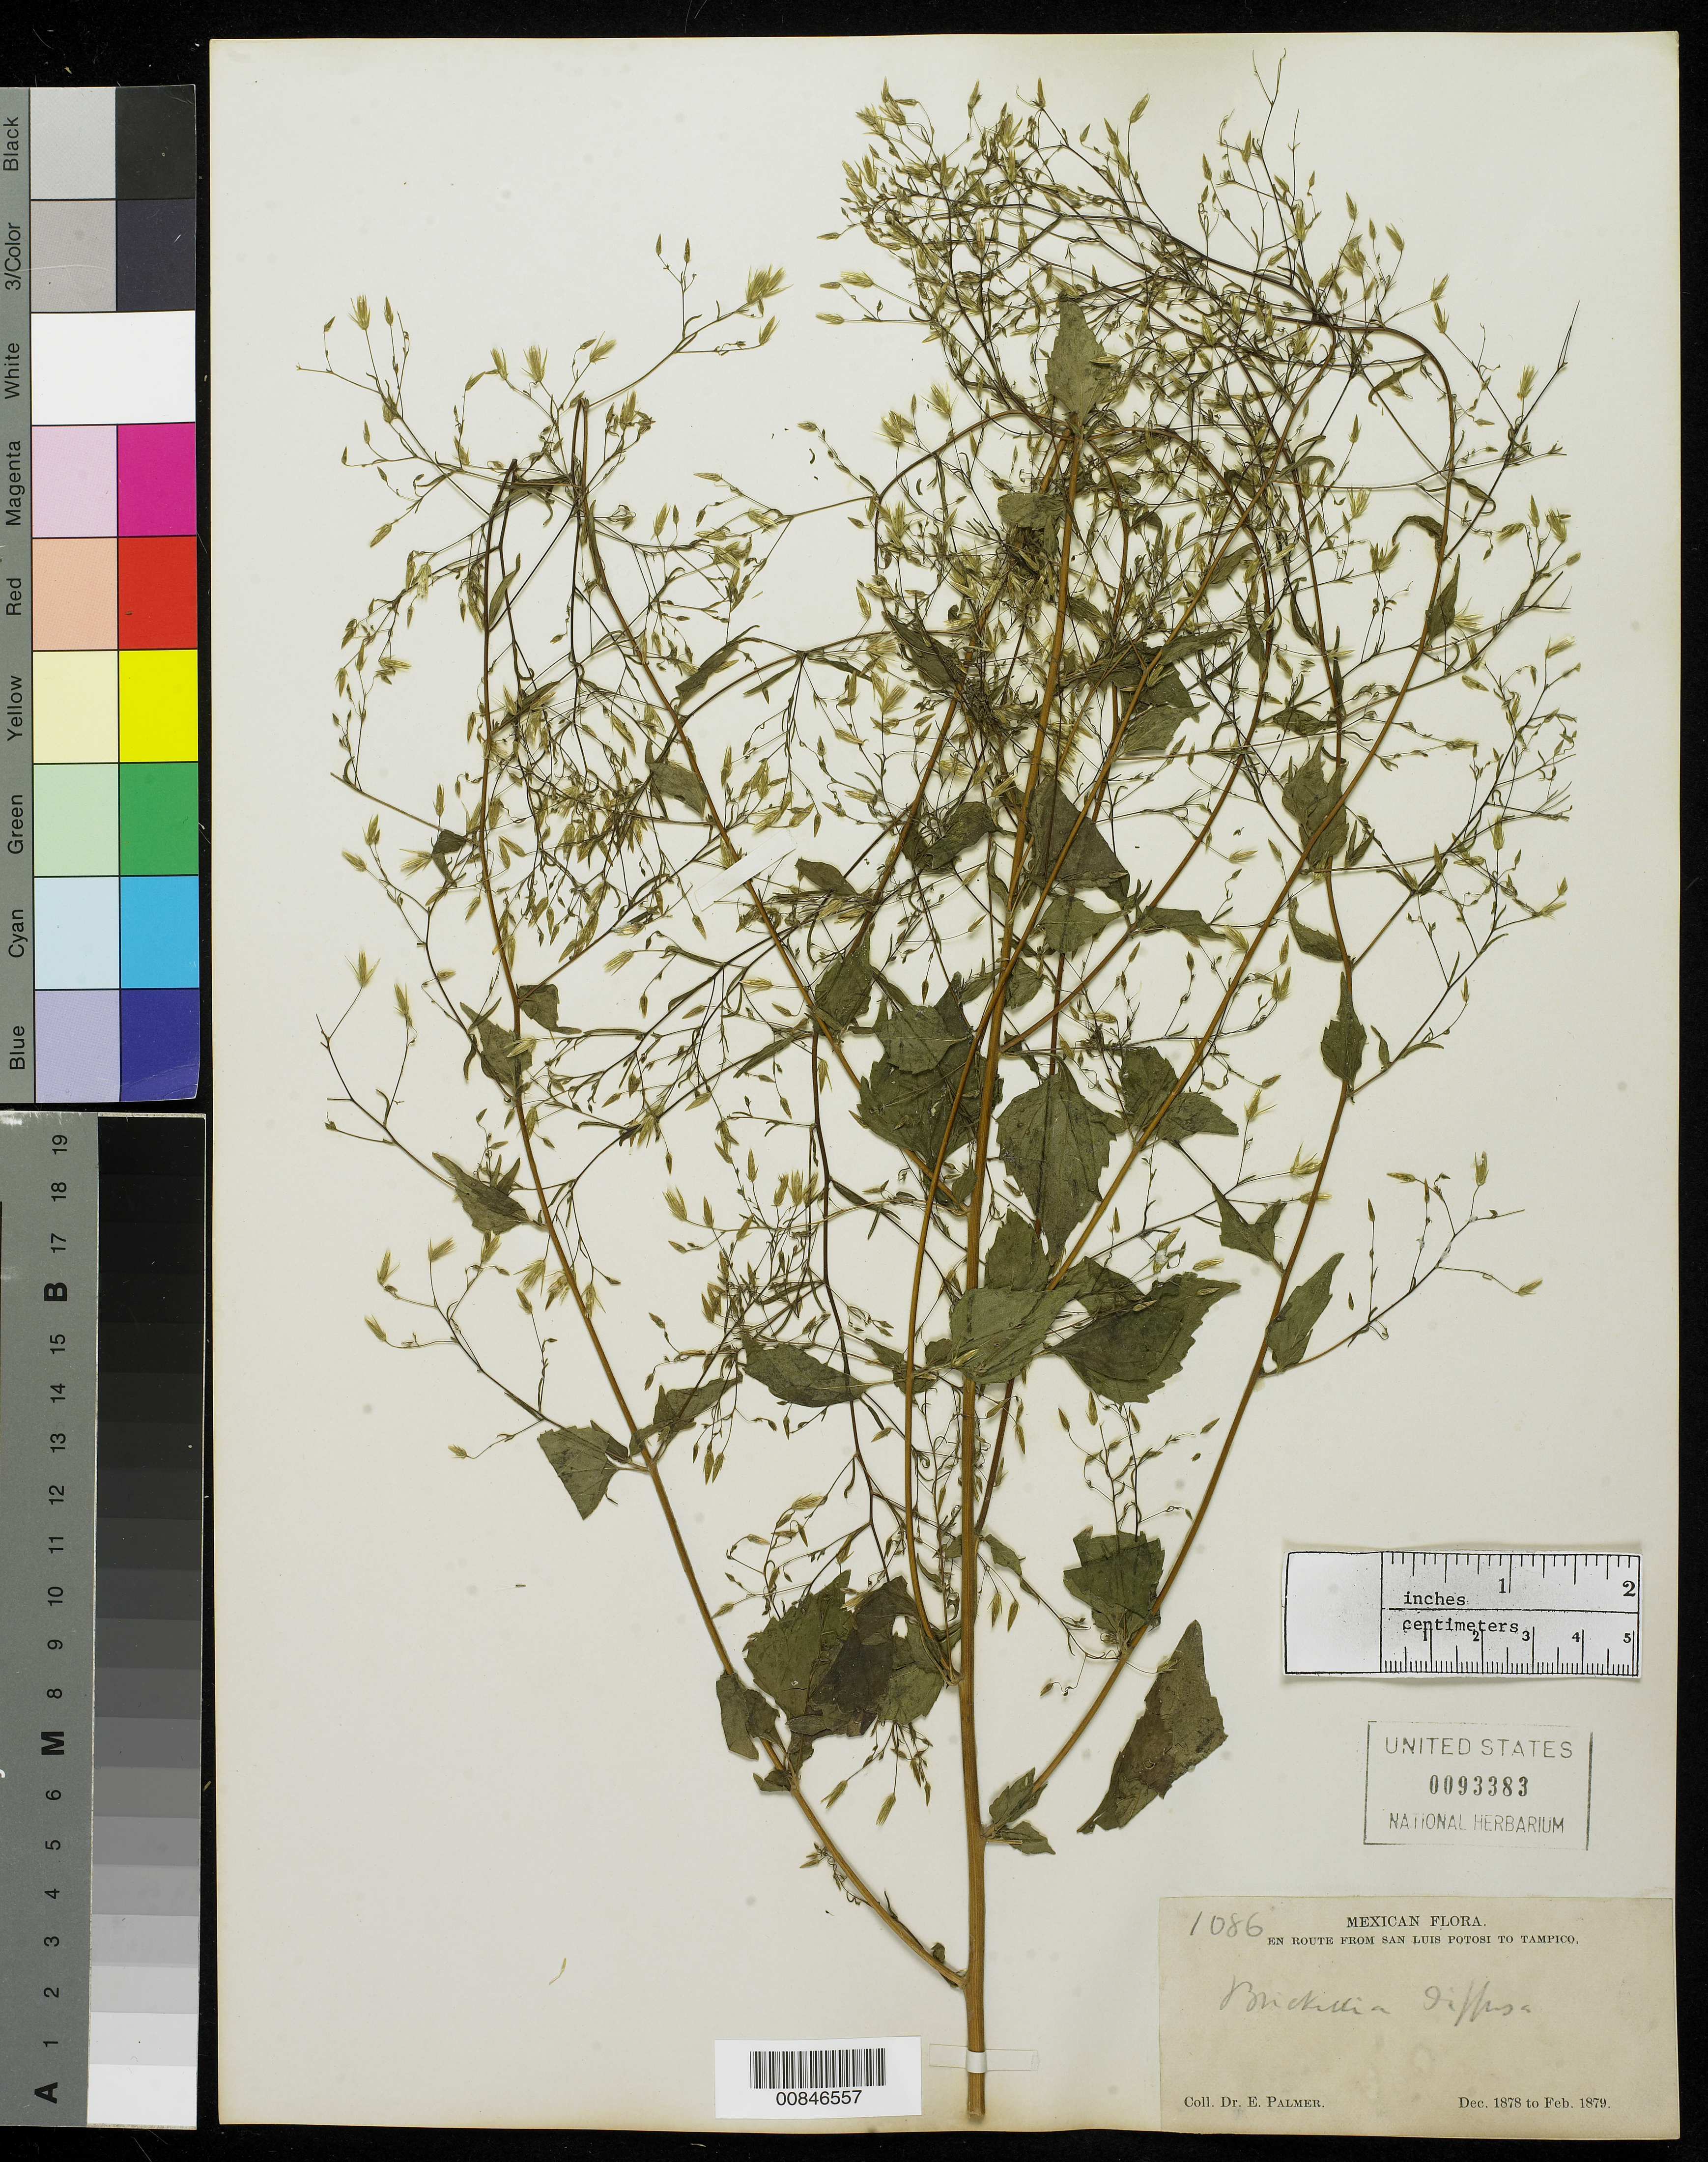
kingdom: Plantae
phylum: Tracheophyta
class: Magnoliopsida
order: Asterales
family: Asteraceae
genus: Brickellia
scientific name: Brickellia diffusa M.E. Jones, nom illeg.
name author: M.E. Jones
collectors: E. Palmer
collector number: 1086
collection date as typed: Dec 1878 to -- Feb 1879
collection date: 1878-12/1879-02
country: Mexico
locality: En route from San Luis Potosí to Tampico, Tamaulipas.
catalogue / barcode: US 93383